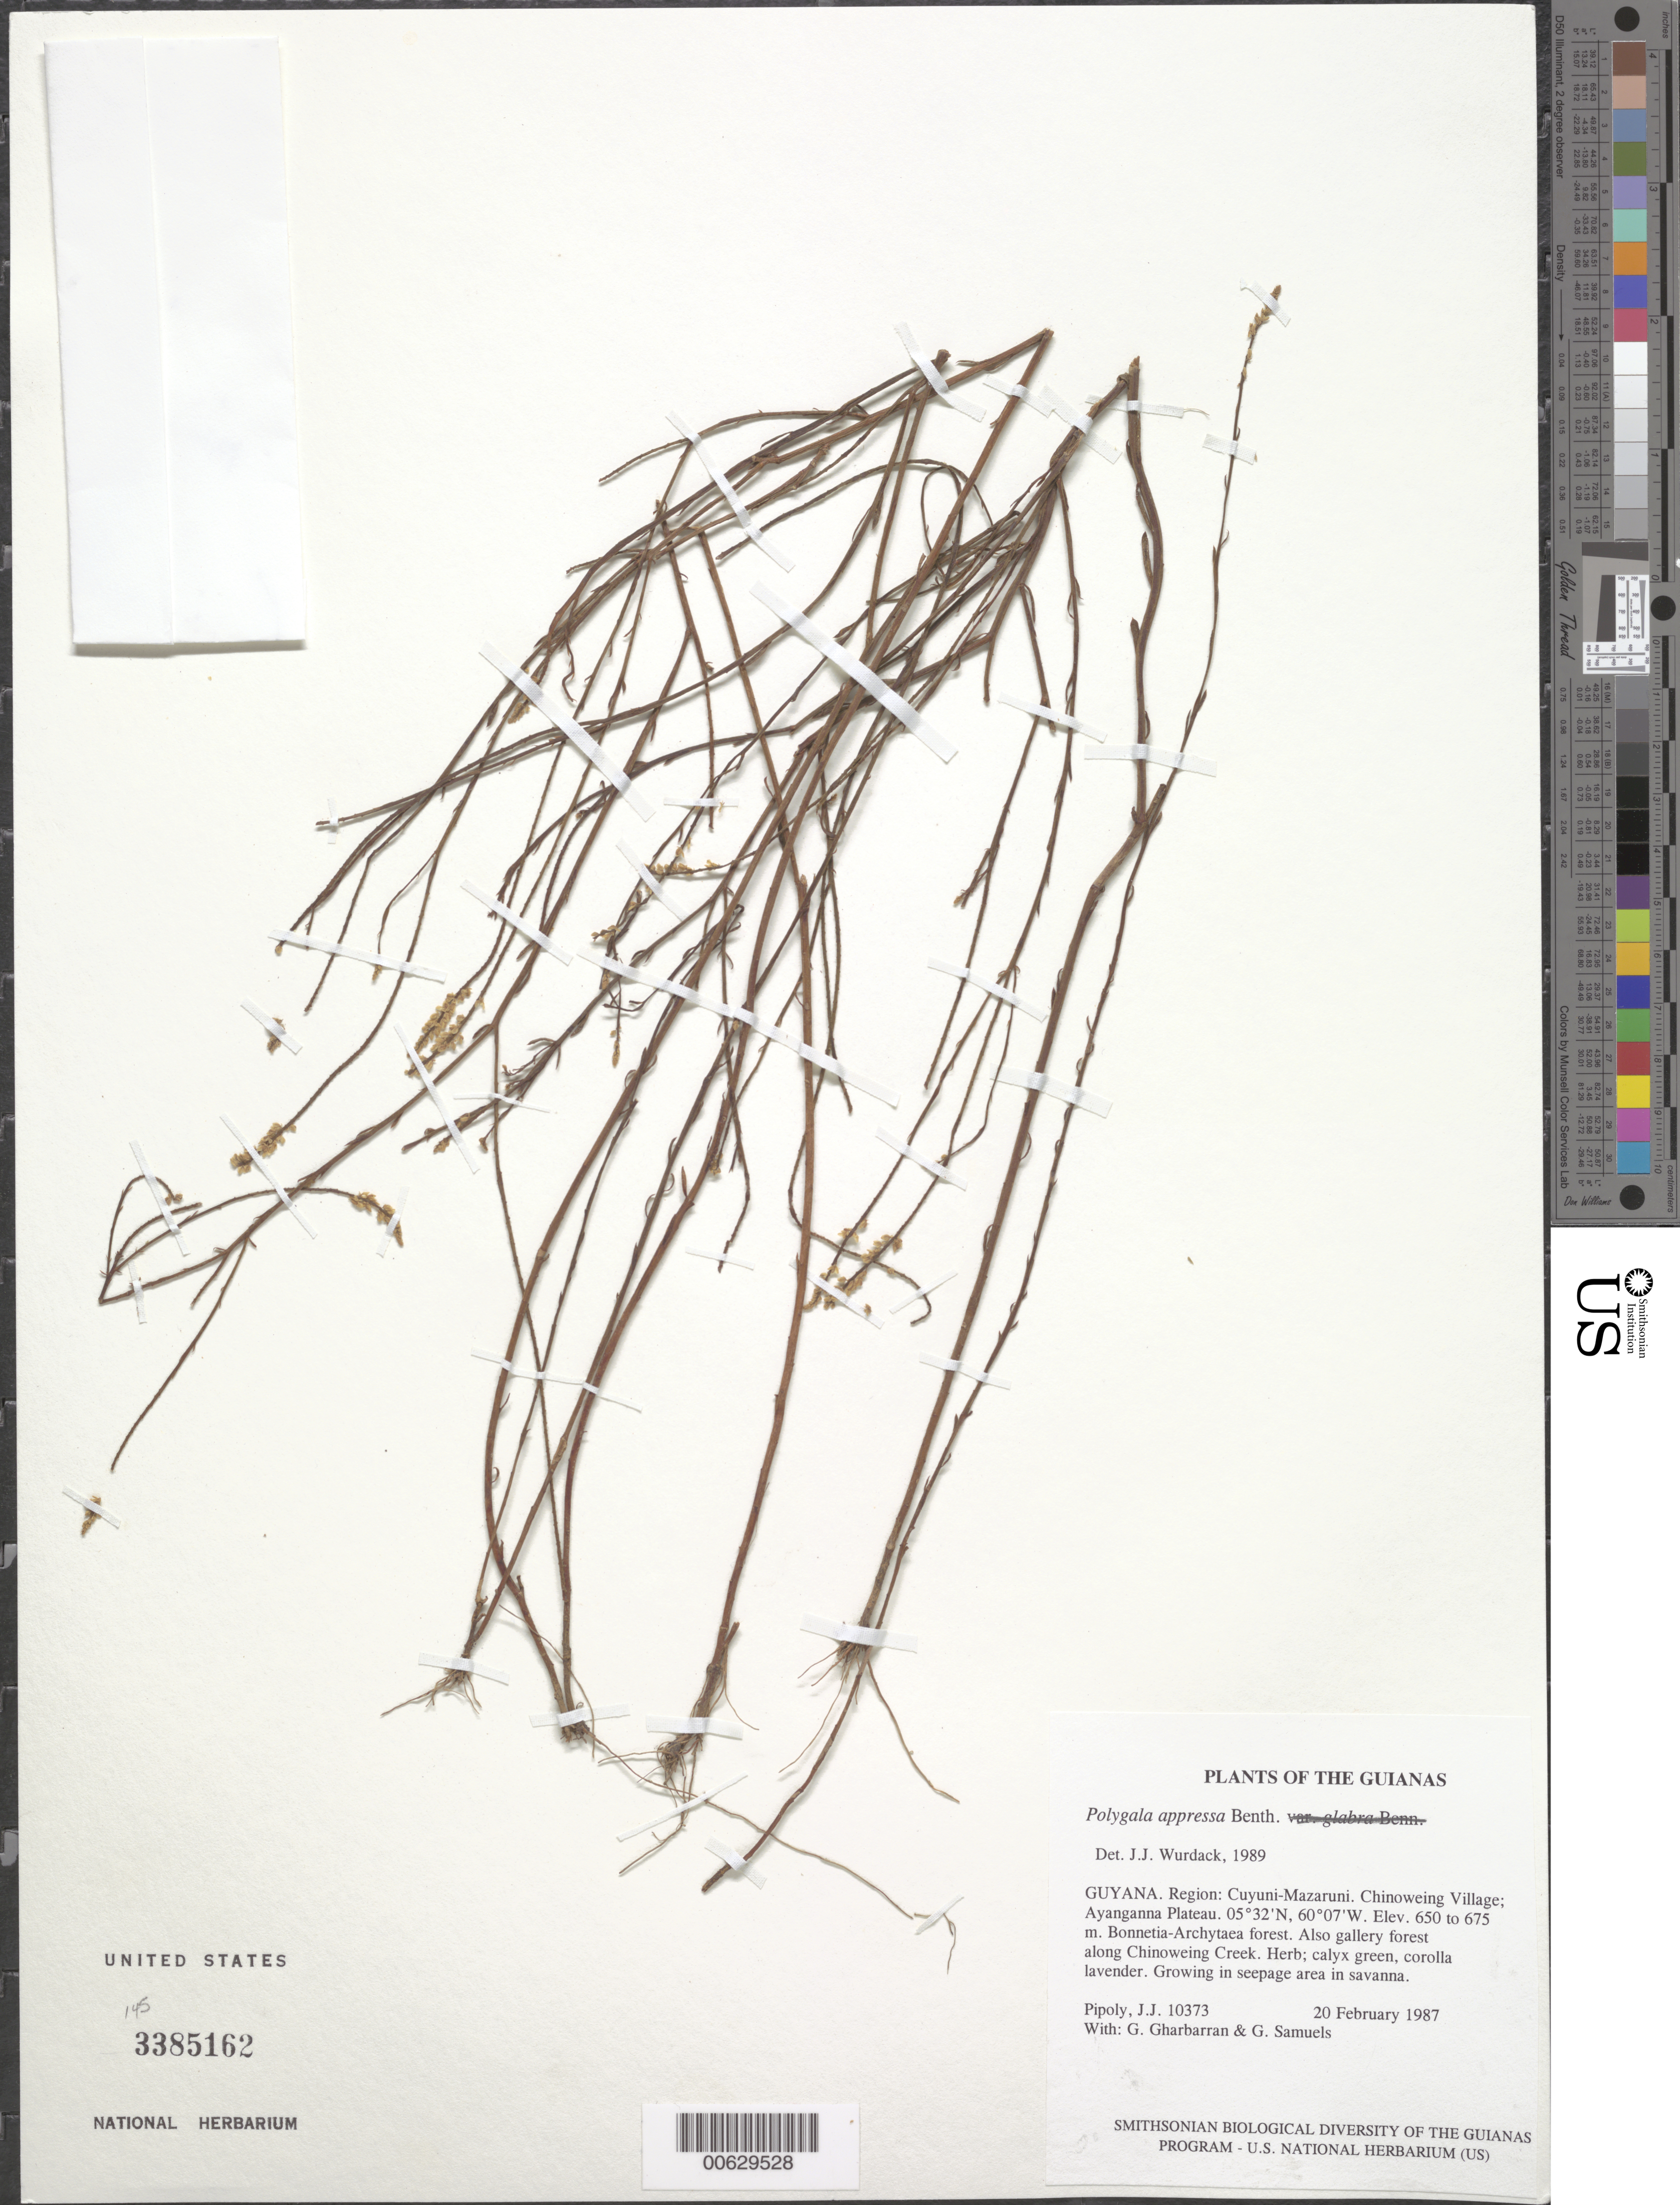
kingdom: Plantae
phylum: Tracheophyta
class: Magnoliopsida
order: Fabales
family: Polygalaceae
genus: Polygala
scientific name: Polygala appressa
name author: Benth.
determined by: Jacobs-Brouwer, A.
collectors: J. J. Pipoly, G. Gharbarran & G. Samuels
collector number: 10373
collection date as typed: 20 February 1987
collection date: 1987-02-20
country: Guyana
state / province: Cuyuni-Mazaruni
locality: Chinoweing Village; Ayanganna Plateau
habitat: Bonnetia-Archytaea forest. Also gallery forest along Chinoweing Creek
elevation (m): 650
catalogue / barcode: US 3385162